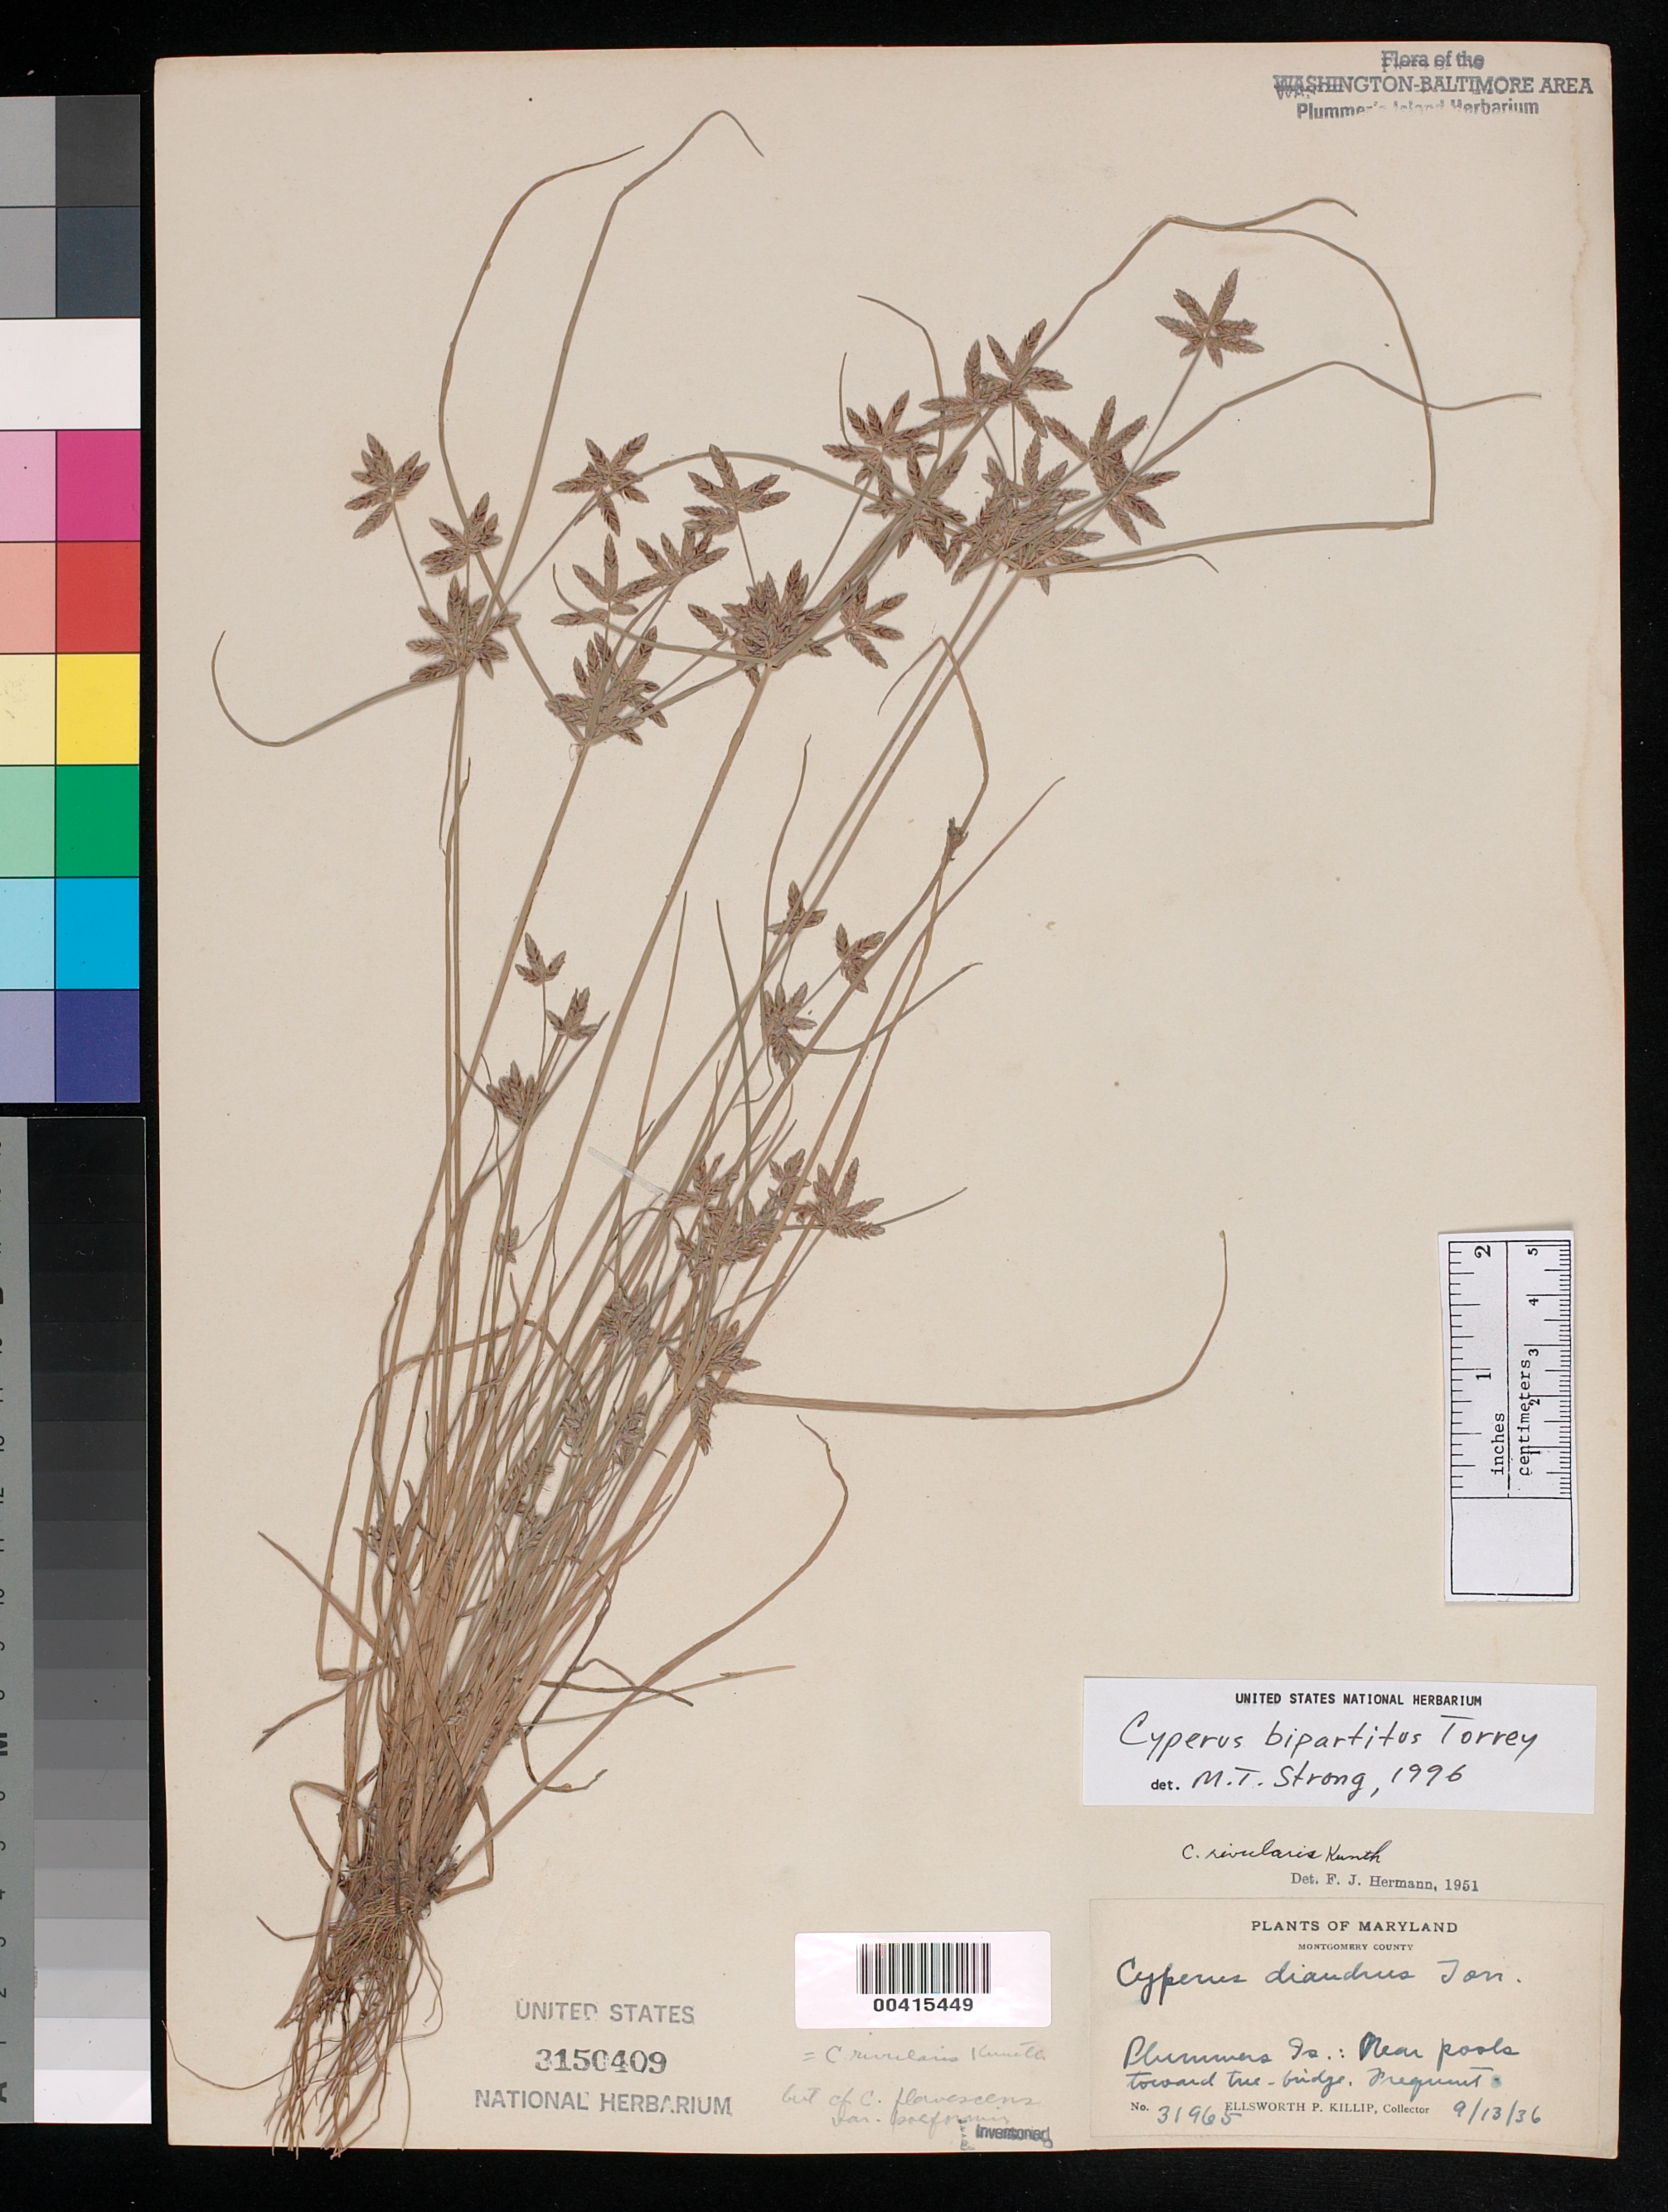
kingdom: Plantae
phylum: Tracheophyta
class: Liliopsida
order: Poales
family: Cyperaceae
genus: Cyperus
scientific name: Cyperus bipartitus Torr.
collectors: E. P. Killip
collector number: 31965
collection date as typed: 13 Sep 1936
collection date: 1936-09-13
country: United States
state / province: Maryland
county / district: Montgomery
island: Plummers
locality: Plummer's Island C. & O. Canal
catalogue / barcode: US 3150409